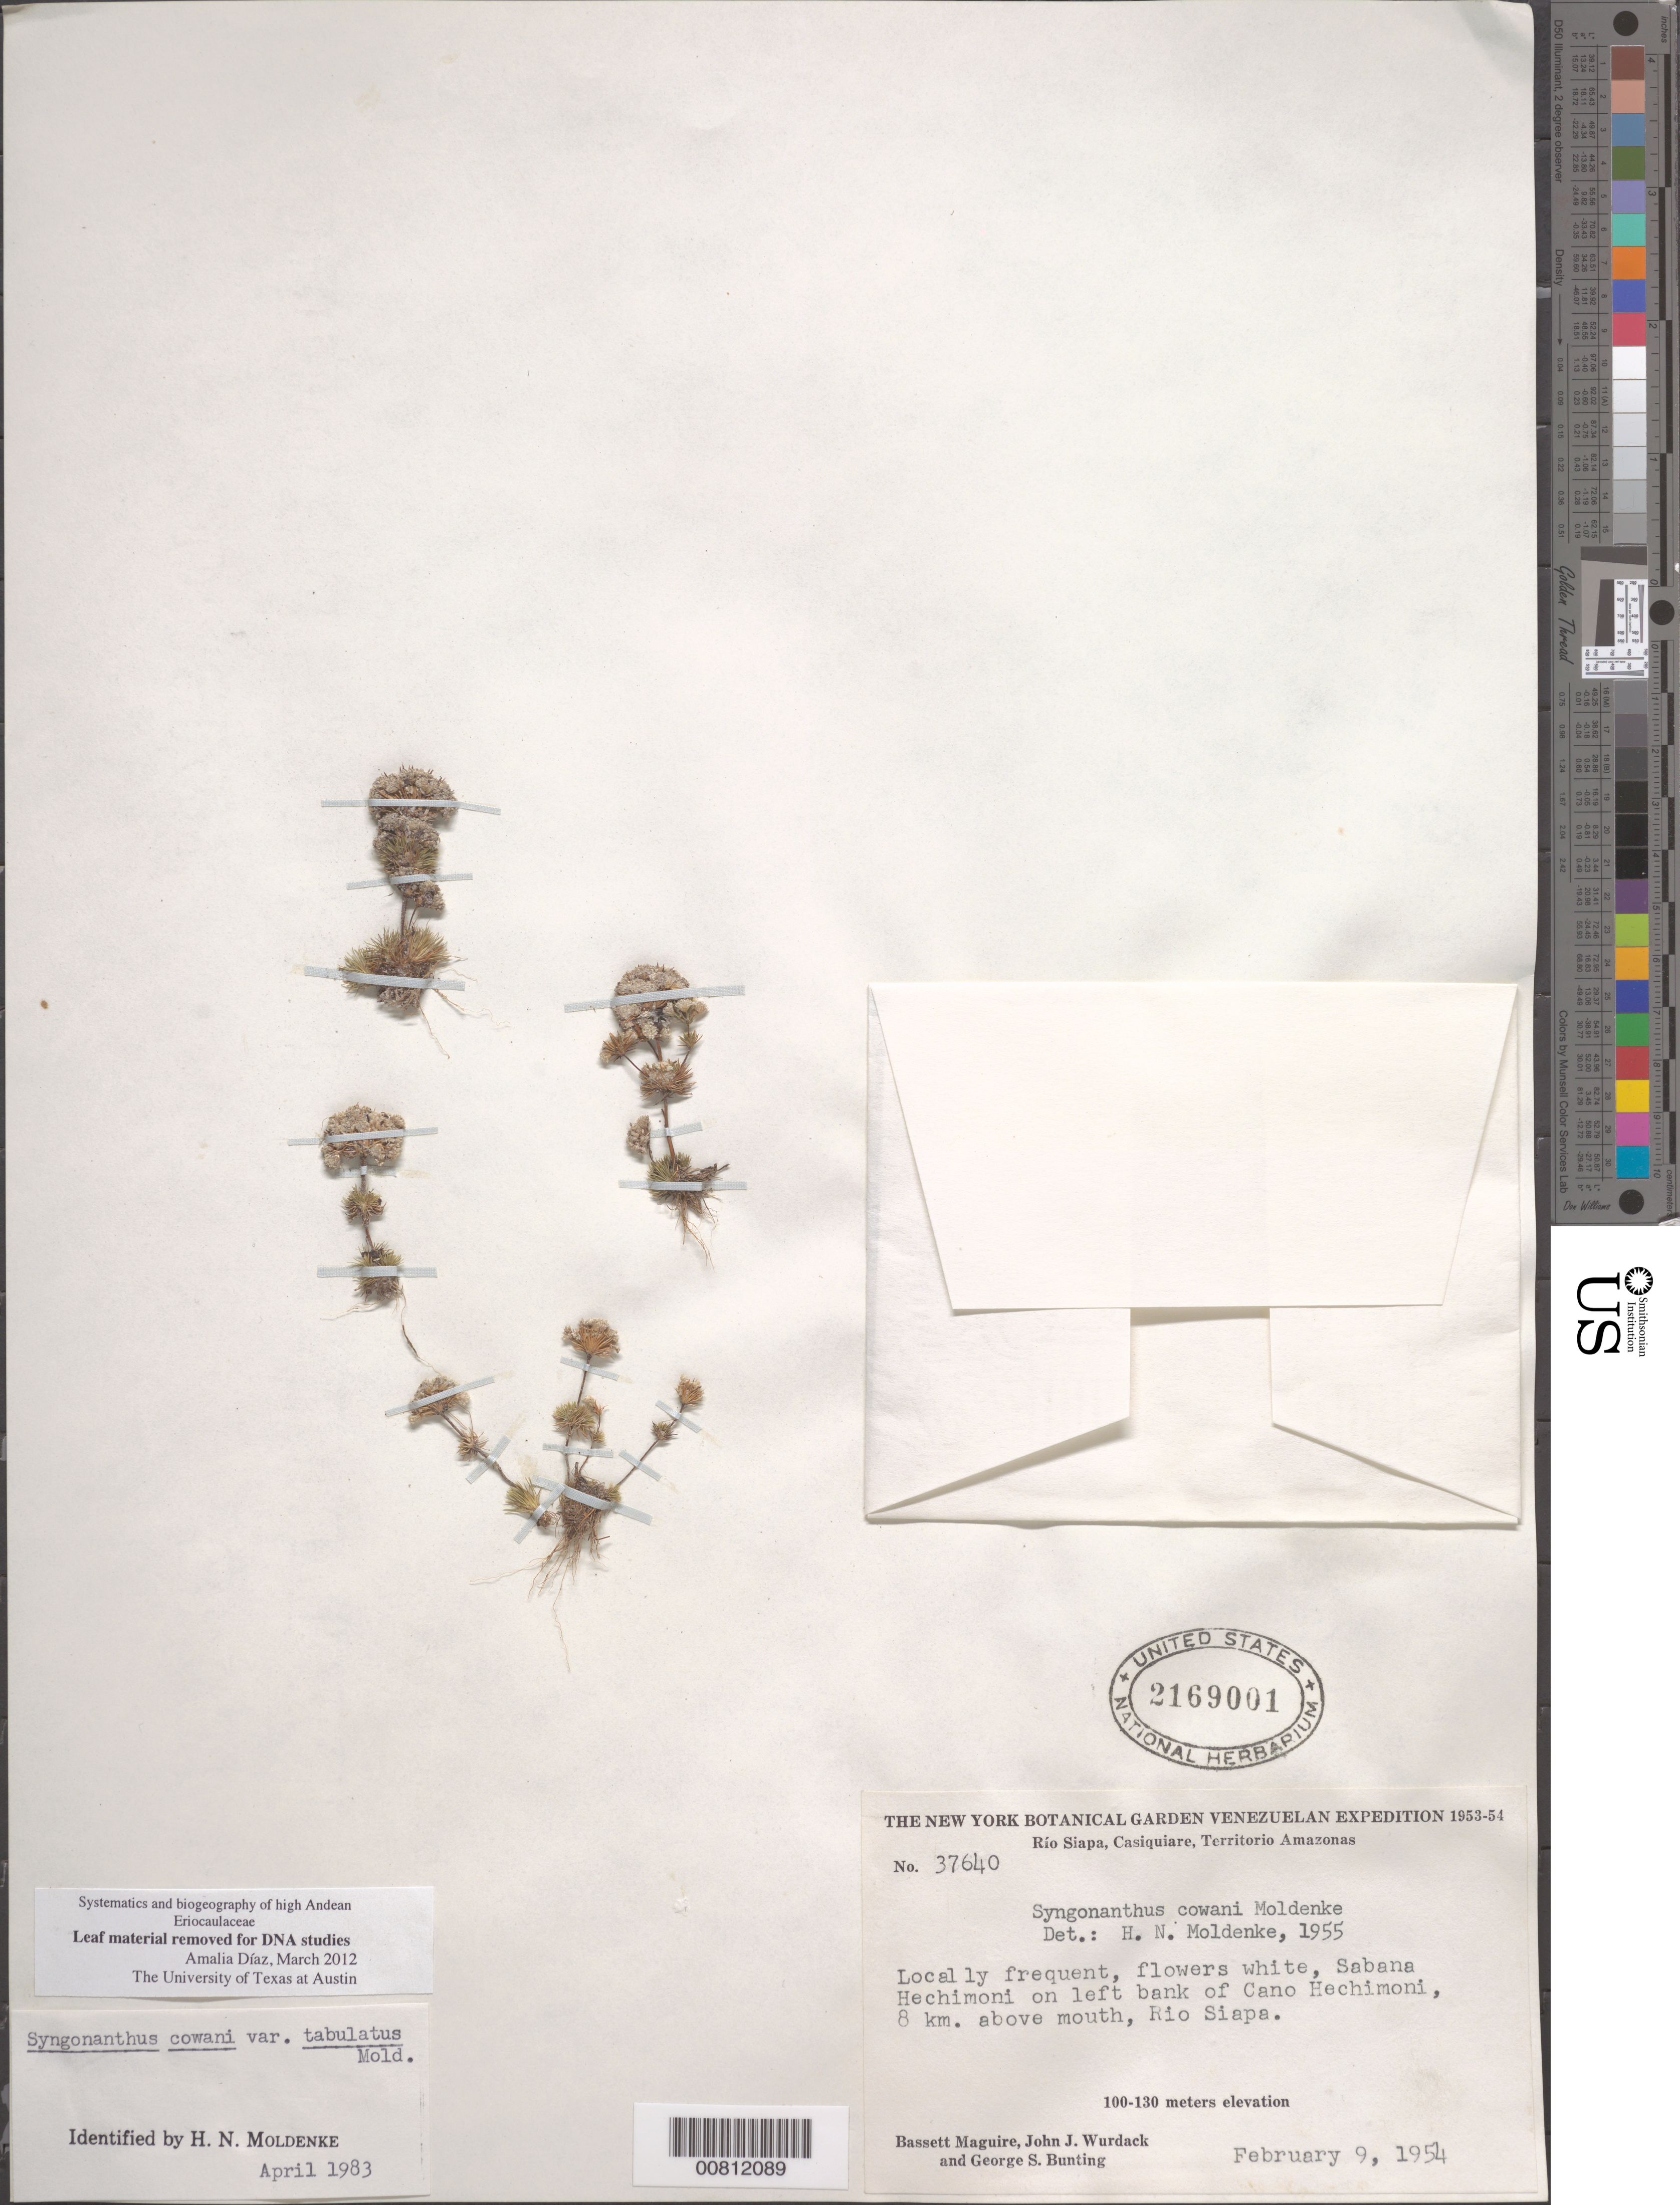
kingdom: Plantae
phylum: Tracheophyta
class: Liliopsida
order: Poales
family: Eriocaulaceae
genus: Syngonanthus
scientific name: Syngonanthus cowani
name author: Moldenke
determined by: Moldenke, H. N.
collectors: B. Maguire, J. J. Wurdack & G. S. Bunting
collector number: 37640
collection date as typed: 9-Feb-54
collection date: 1954-02-09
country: Venezuela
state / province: Amazonas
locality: Sabana Hechimoni, 8 km above mouth of Caño Hechimoni; Río Siapa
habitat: Savanna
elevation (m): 100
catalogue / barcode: US 2169001